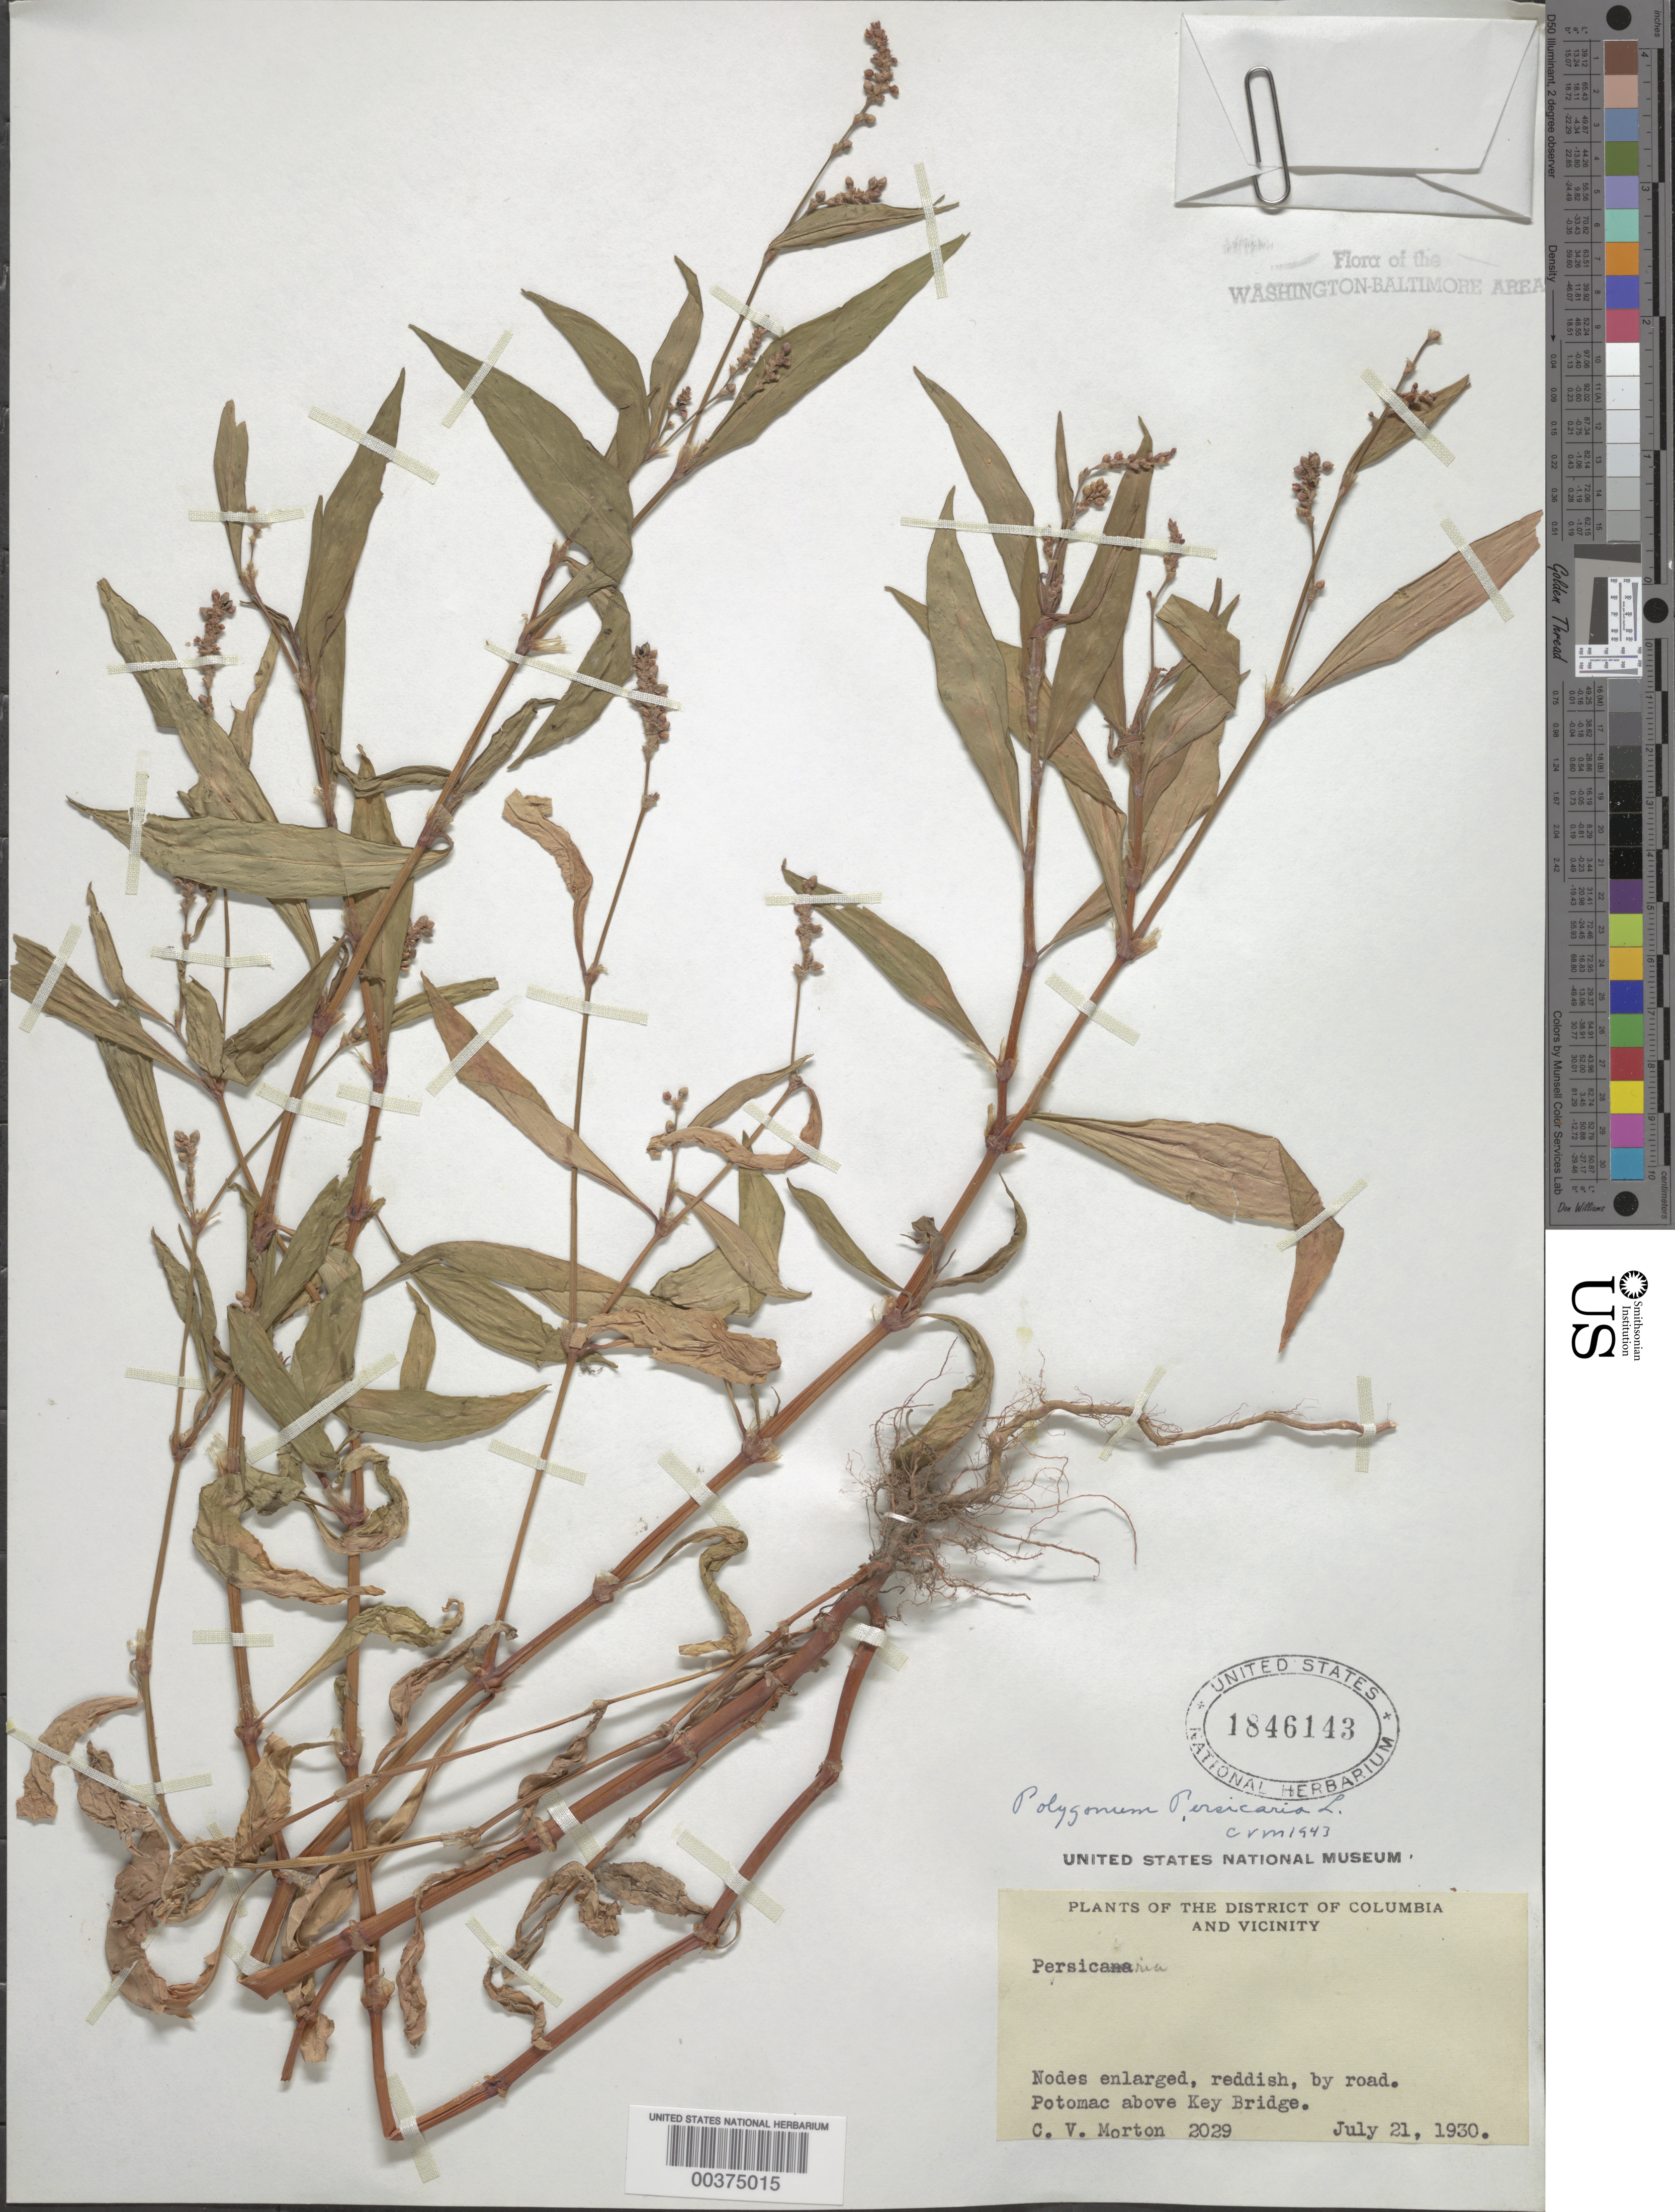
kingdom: Plantae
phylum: Tracheophyta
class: Magnoliopsida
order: Caryophyllales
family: Polygonaceae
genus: Persicaria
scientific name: Persicaria maculosa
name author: S.F. Gray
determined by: Atha, D. E.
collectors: C. V. Morton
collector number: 2029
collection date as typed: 21 Jul 1930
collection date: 1930-07-21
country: United States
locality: Potomac River above Key Bridge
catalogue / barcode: US 1846143